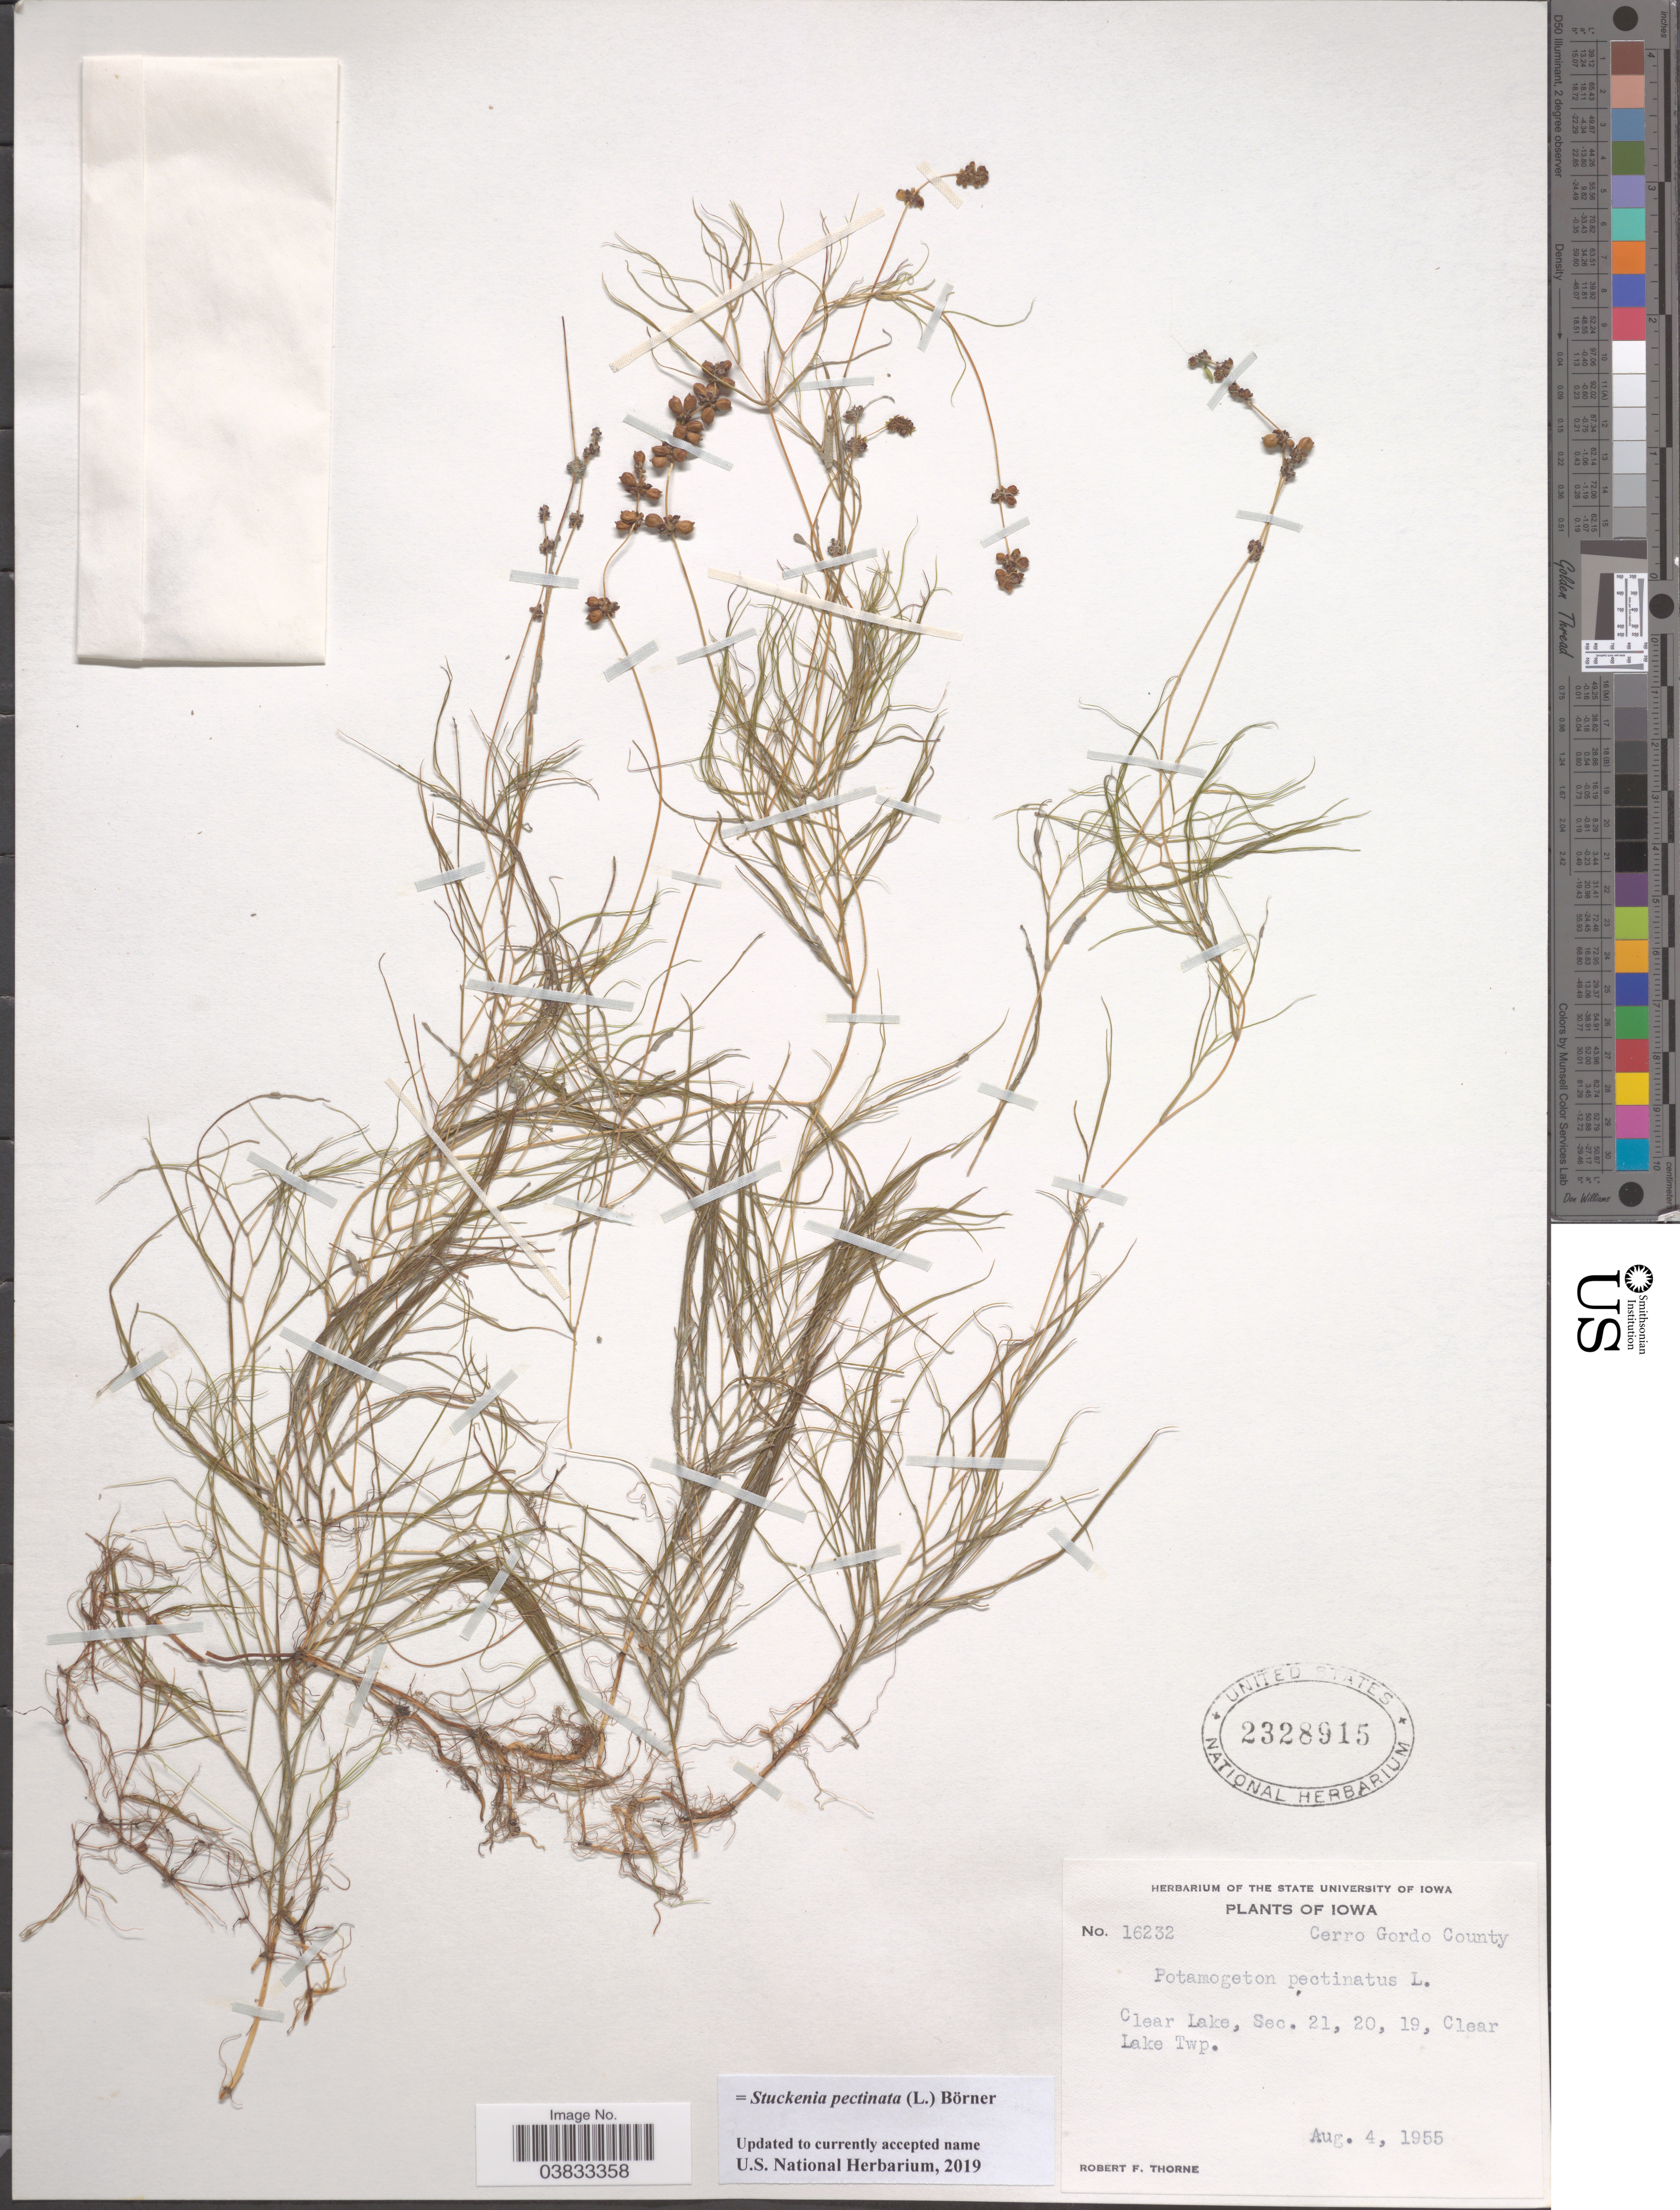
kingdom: Plantae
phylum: Tracheophyta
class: Liliopsida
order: Alismatales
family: Potamogetonaceae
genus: Stuckenia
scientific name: Stuckenia pectinata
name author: (L.) Börner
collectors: R. F. Thorne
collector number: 16232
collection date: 1955-08-04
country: United States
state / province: Iowa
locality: Cerro Gordo County. Clear Lake, Sec. 21, 20, 19, Clear Lake Twp.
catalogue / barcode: US 2328915